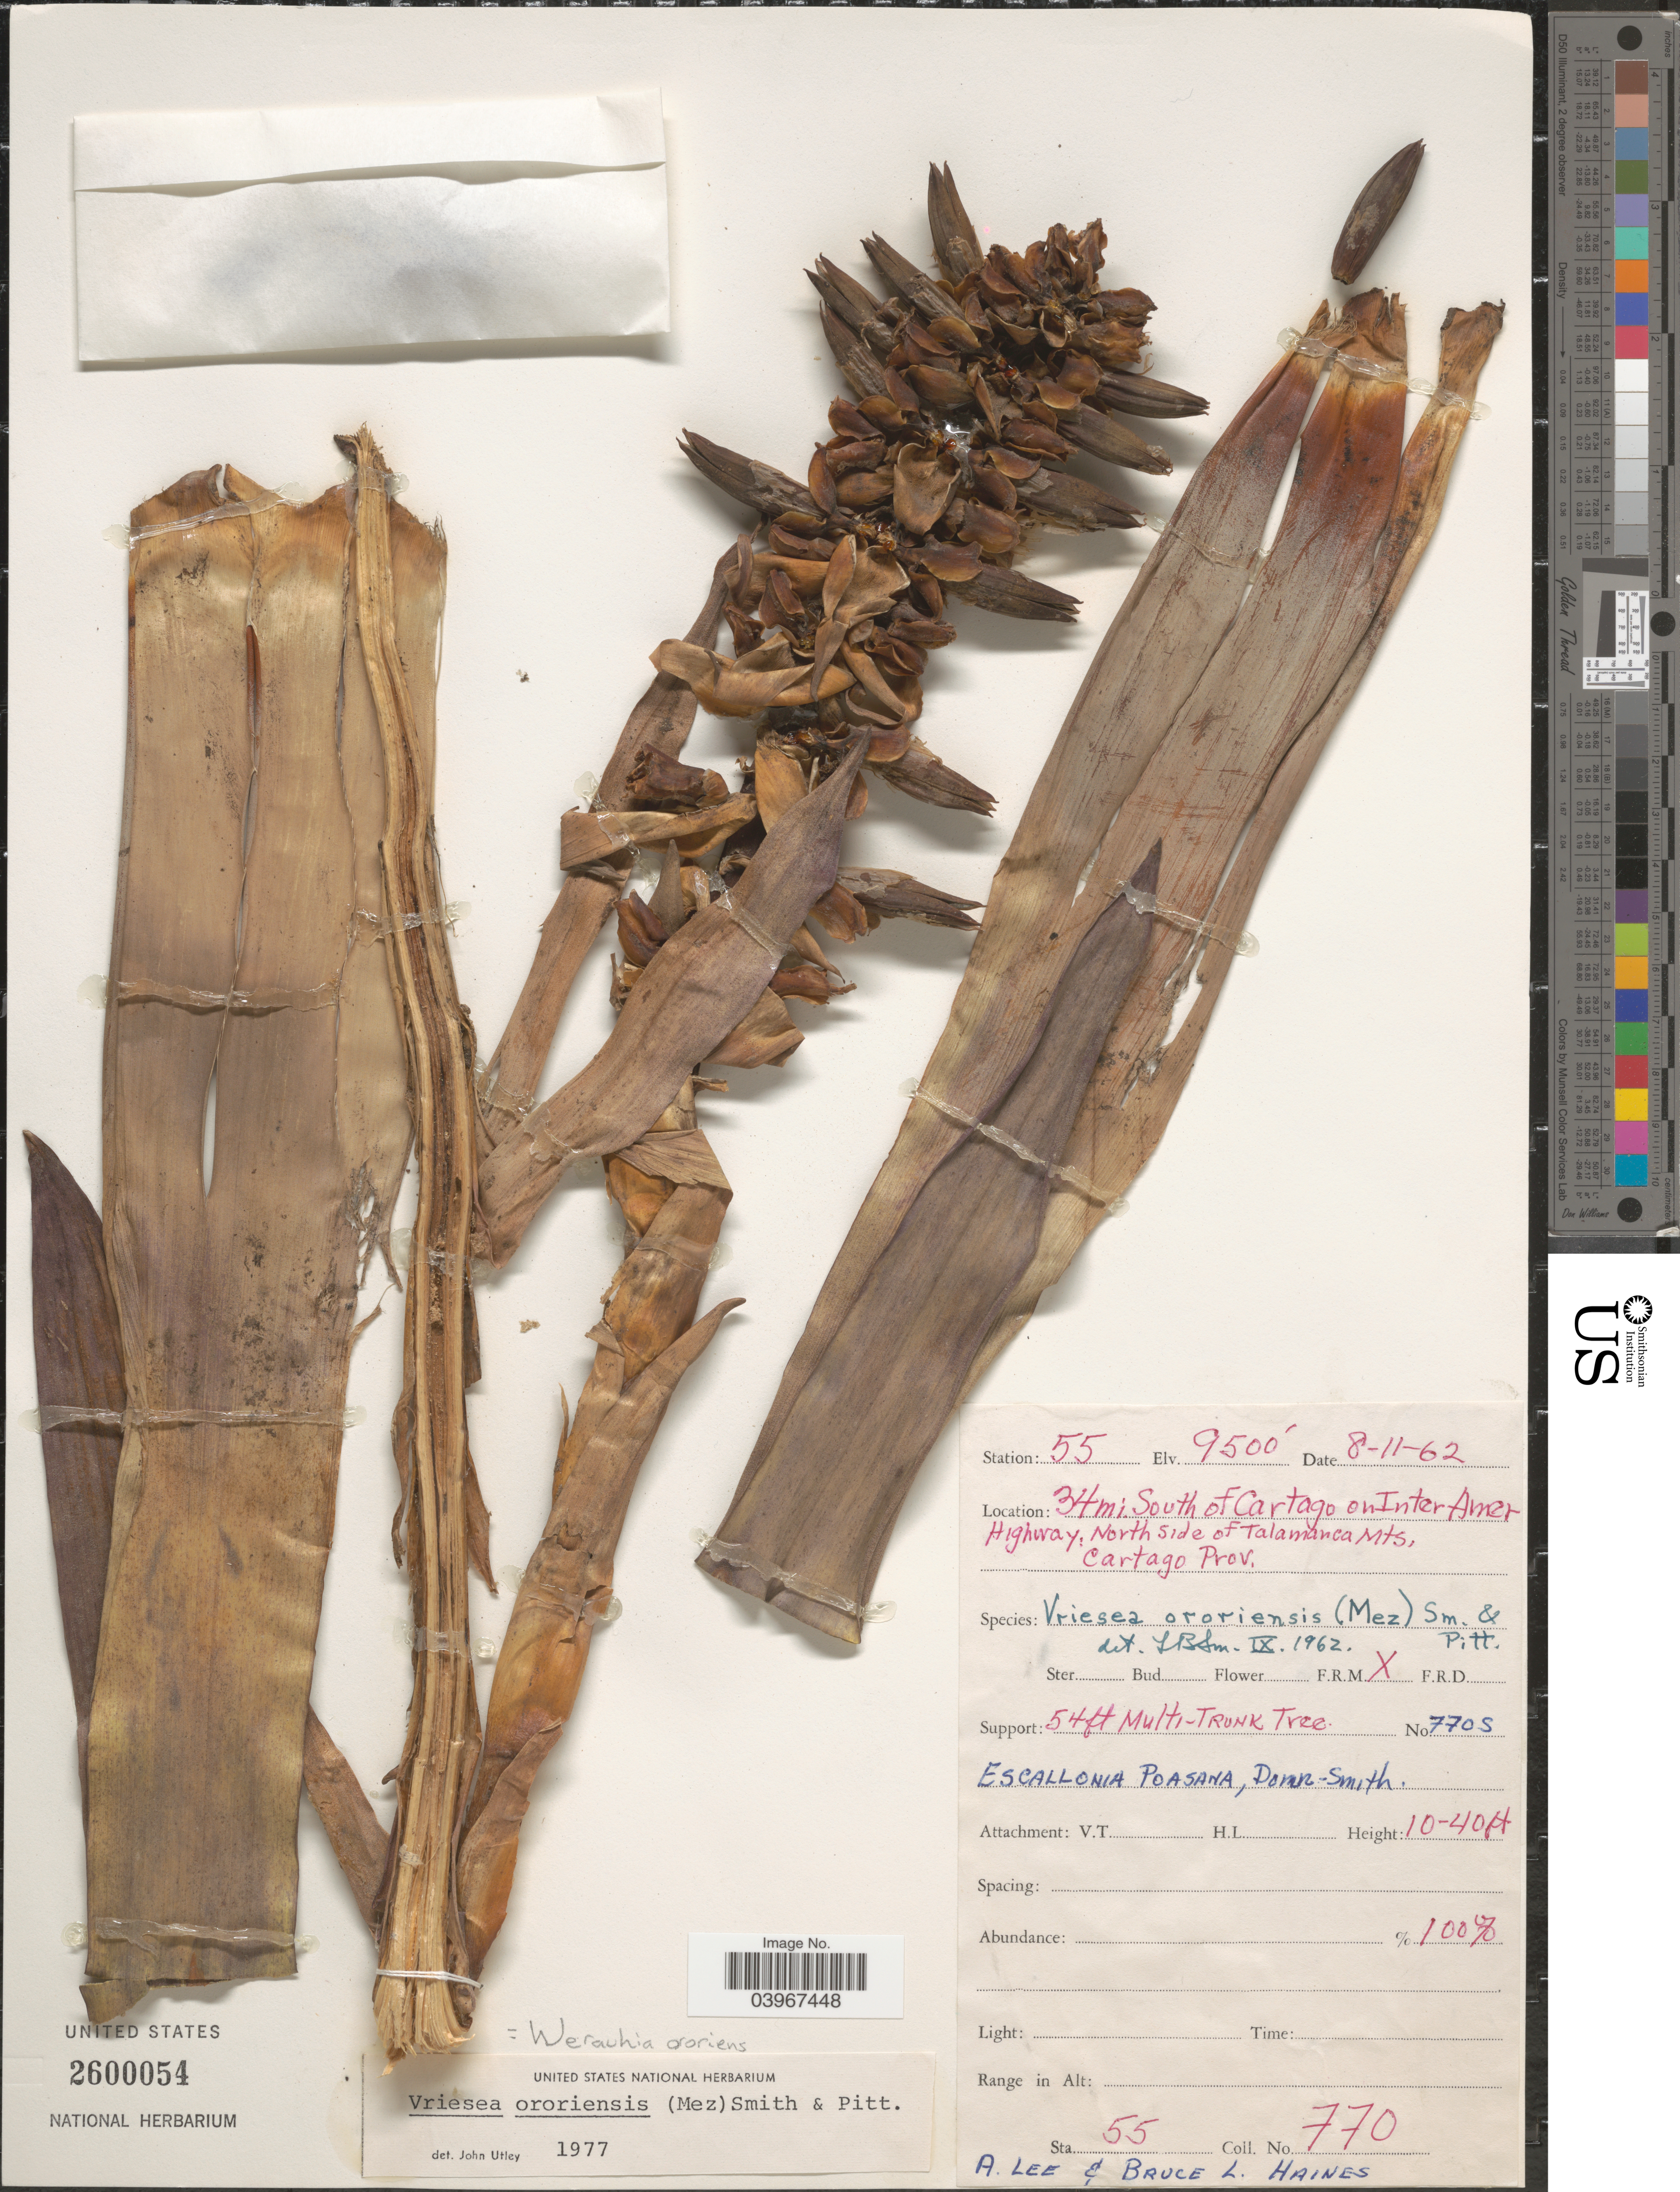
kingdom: Plantae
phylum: Tracheophyta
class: Liliopsida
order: Poales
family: Bromeliaceae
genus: Werauhia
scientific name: Werauhia ororiensis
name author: (Mez) J.R. Grant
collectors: A. L. Haines & B. L. Haines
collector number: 770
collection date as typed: Transcribed d/m/y: 8/11/62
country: Costa Rica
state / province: Cartago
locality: Station 55. 34 mi. South of Cartago on Inter-Amer Hgw. North Side of Talamanca Mts.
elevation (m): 2896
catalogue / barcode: US 2600054